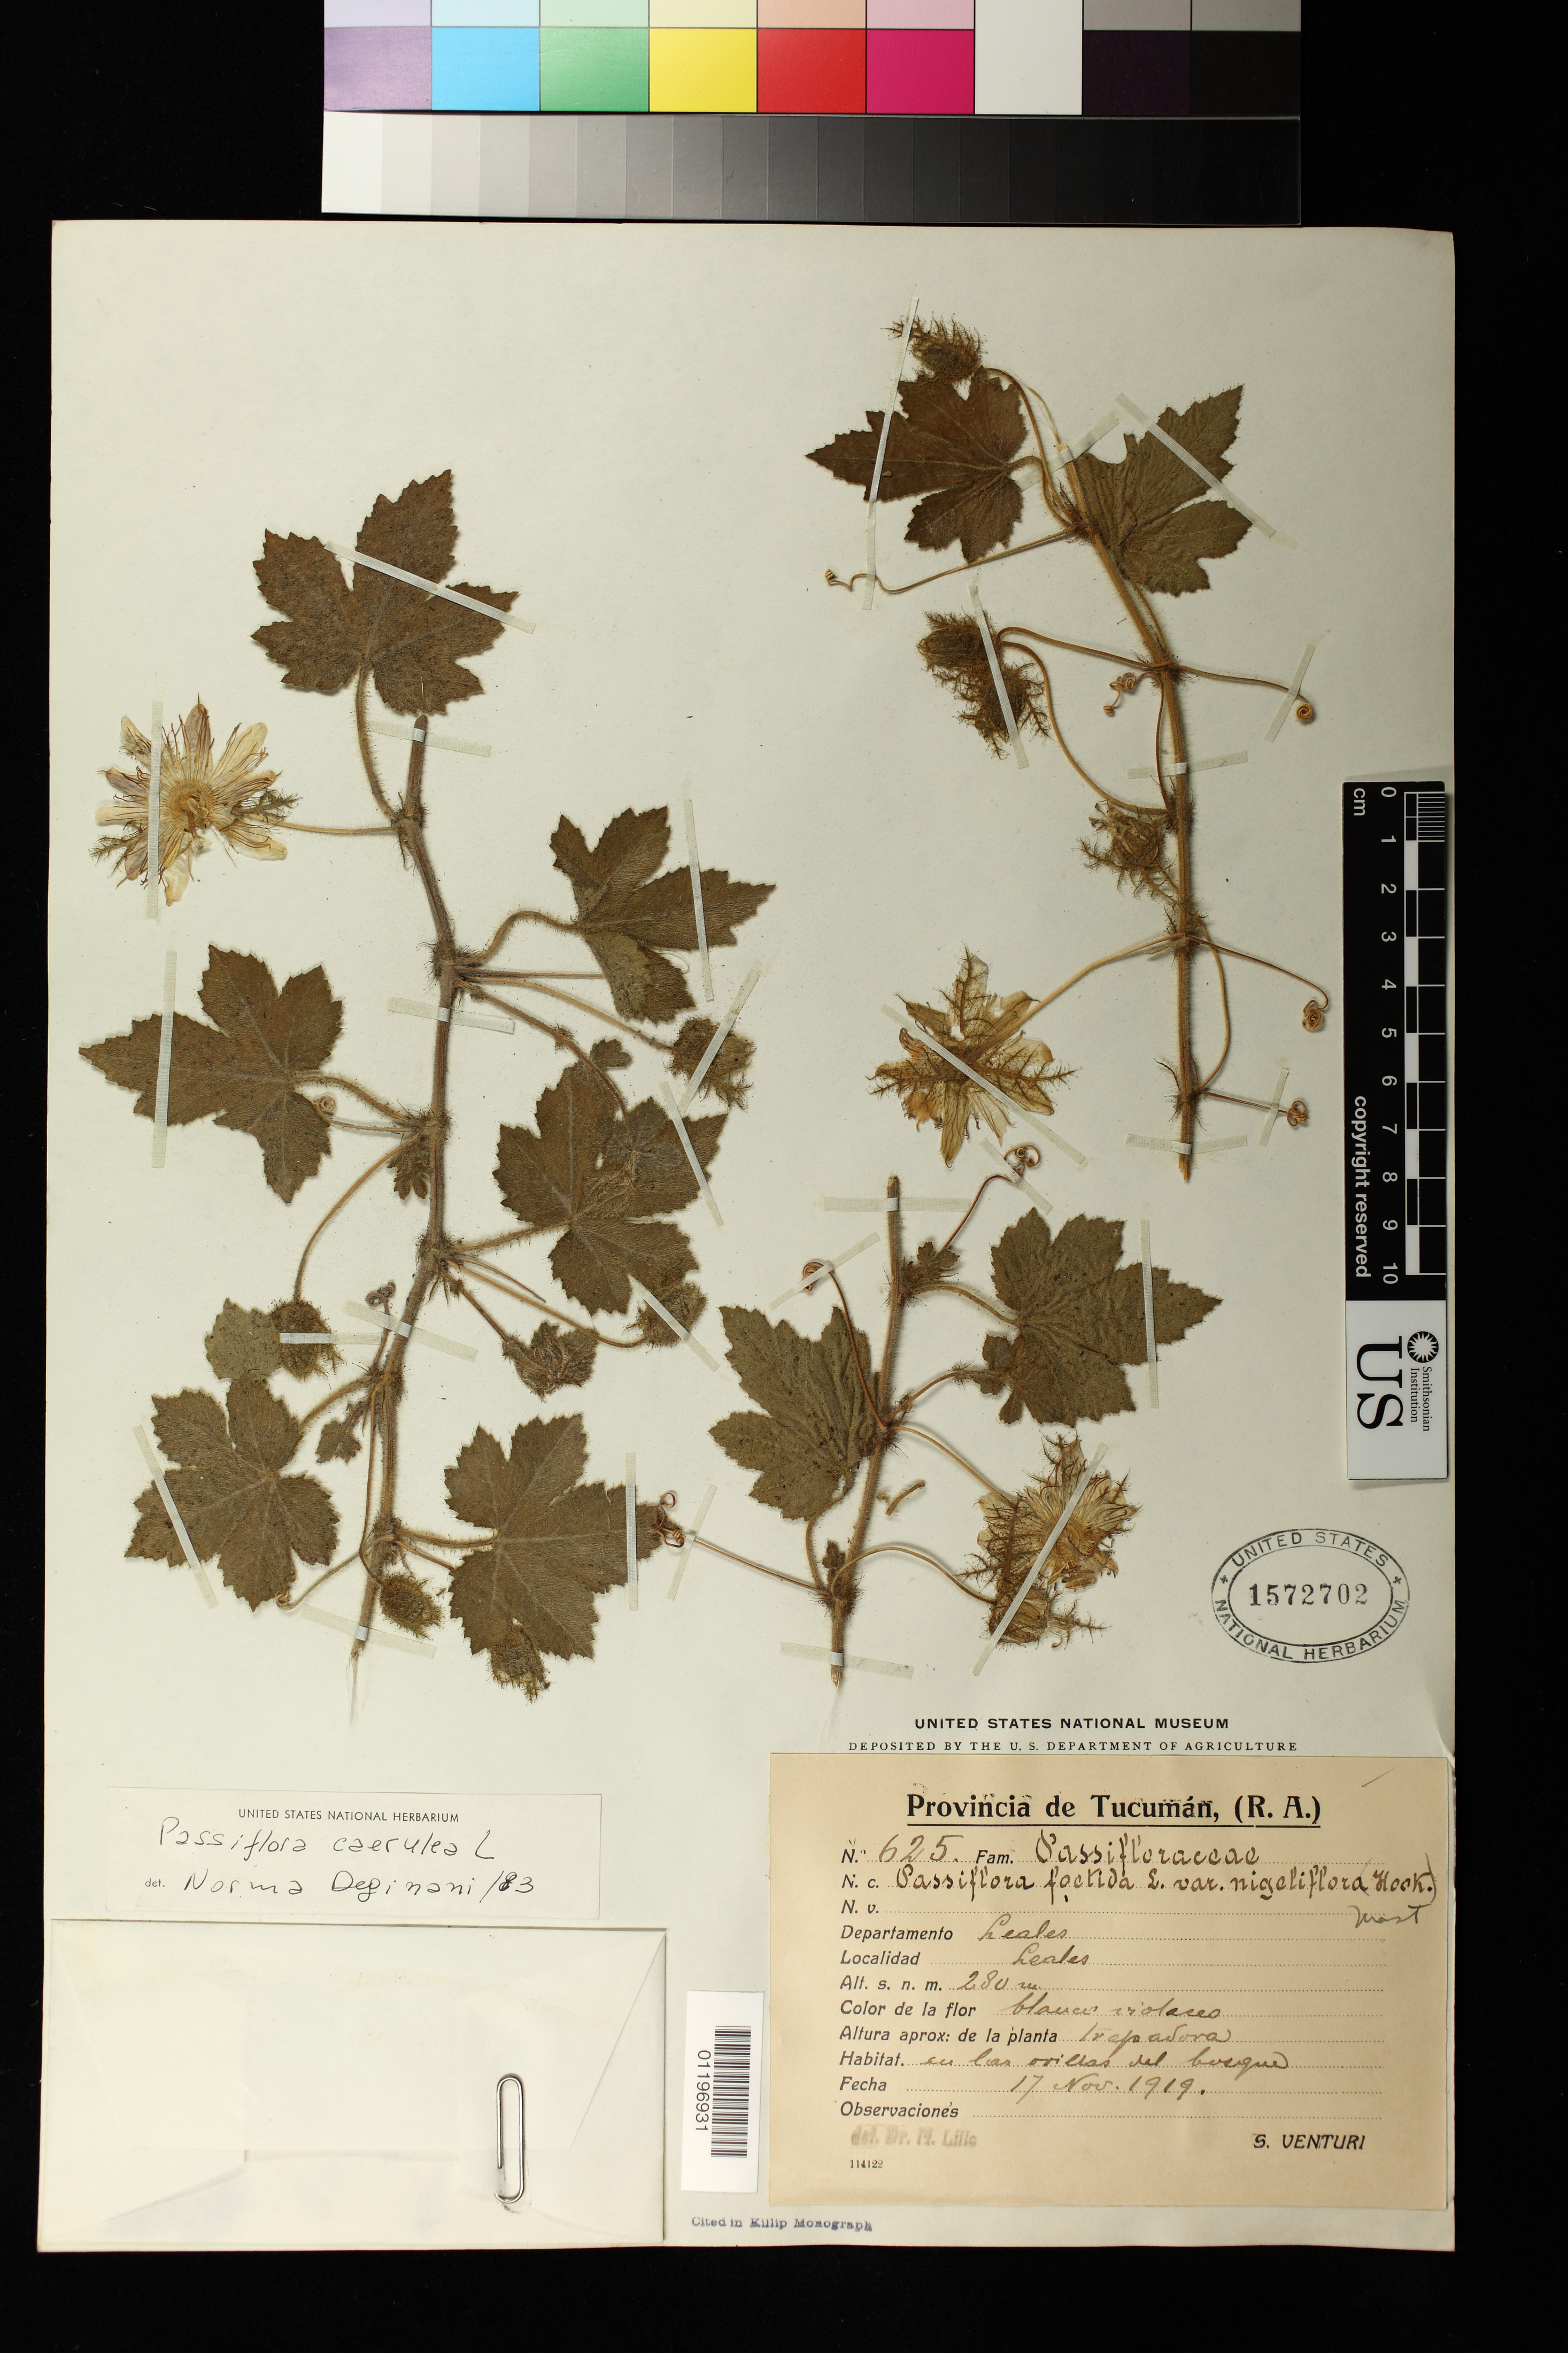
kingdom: Plantae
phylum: Tracheophyta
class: Magnoliopsida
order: Malpighiales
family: Passifloraceae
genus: Passiflora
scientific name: Passiflora foetida var. nigelliflora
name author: (Hook.) Mast.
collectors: S. Venturi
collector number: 625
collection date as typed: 17 Nov 1919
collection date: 1919-11-17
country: Argentina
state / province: Tucumán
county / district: Leales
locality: Leales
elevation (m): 280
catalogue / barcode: US 1572702